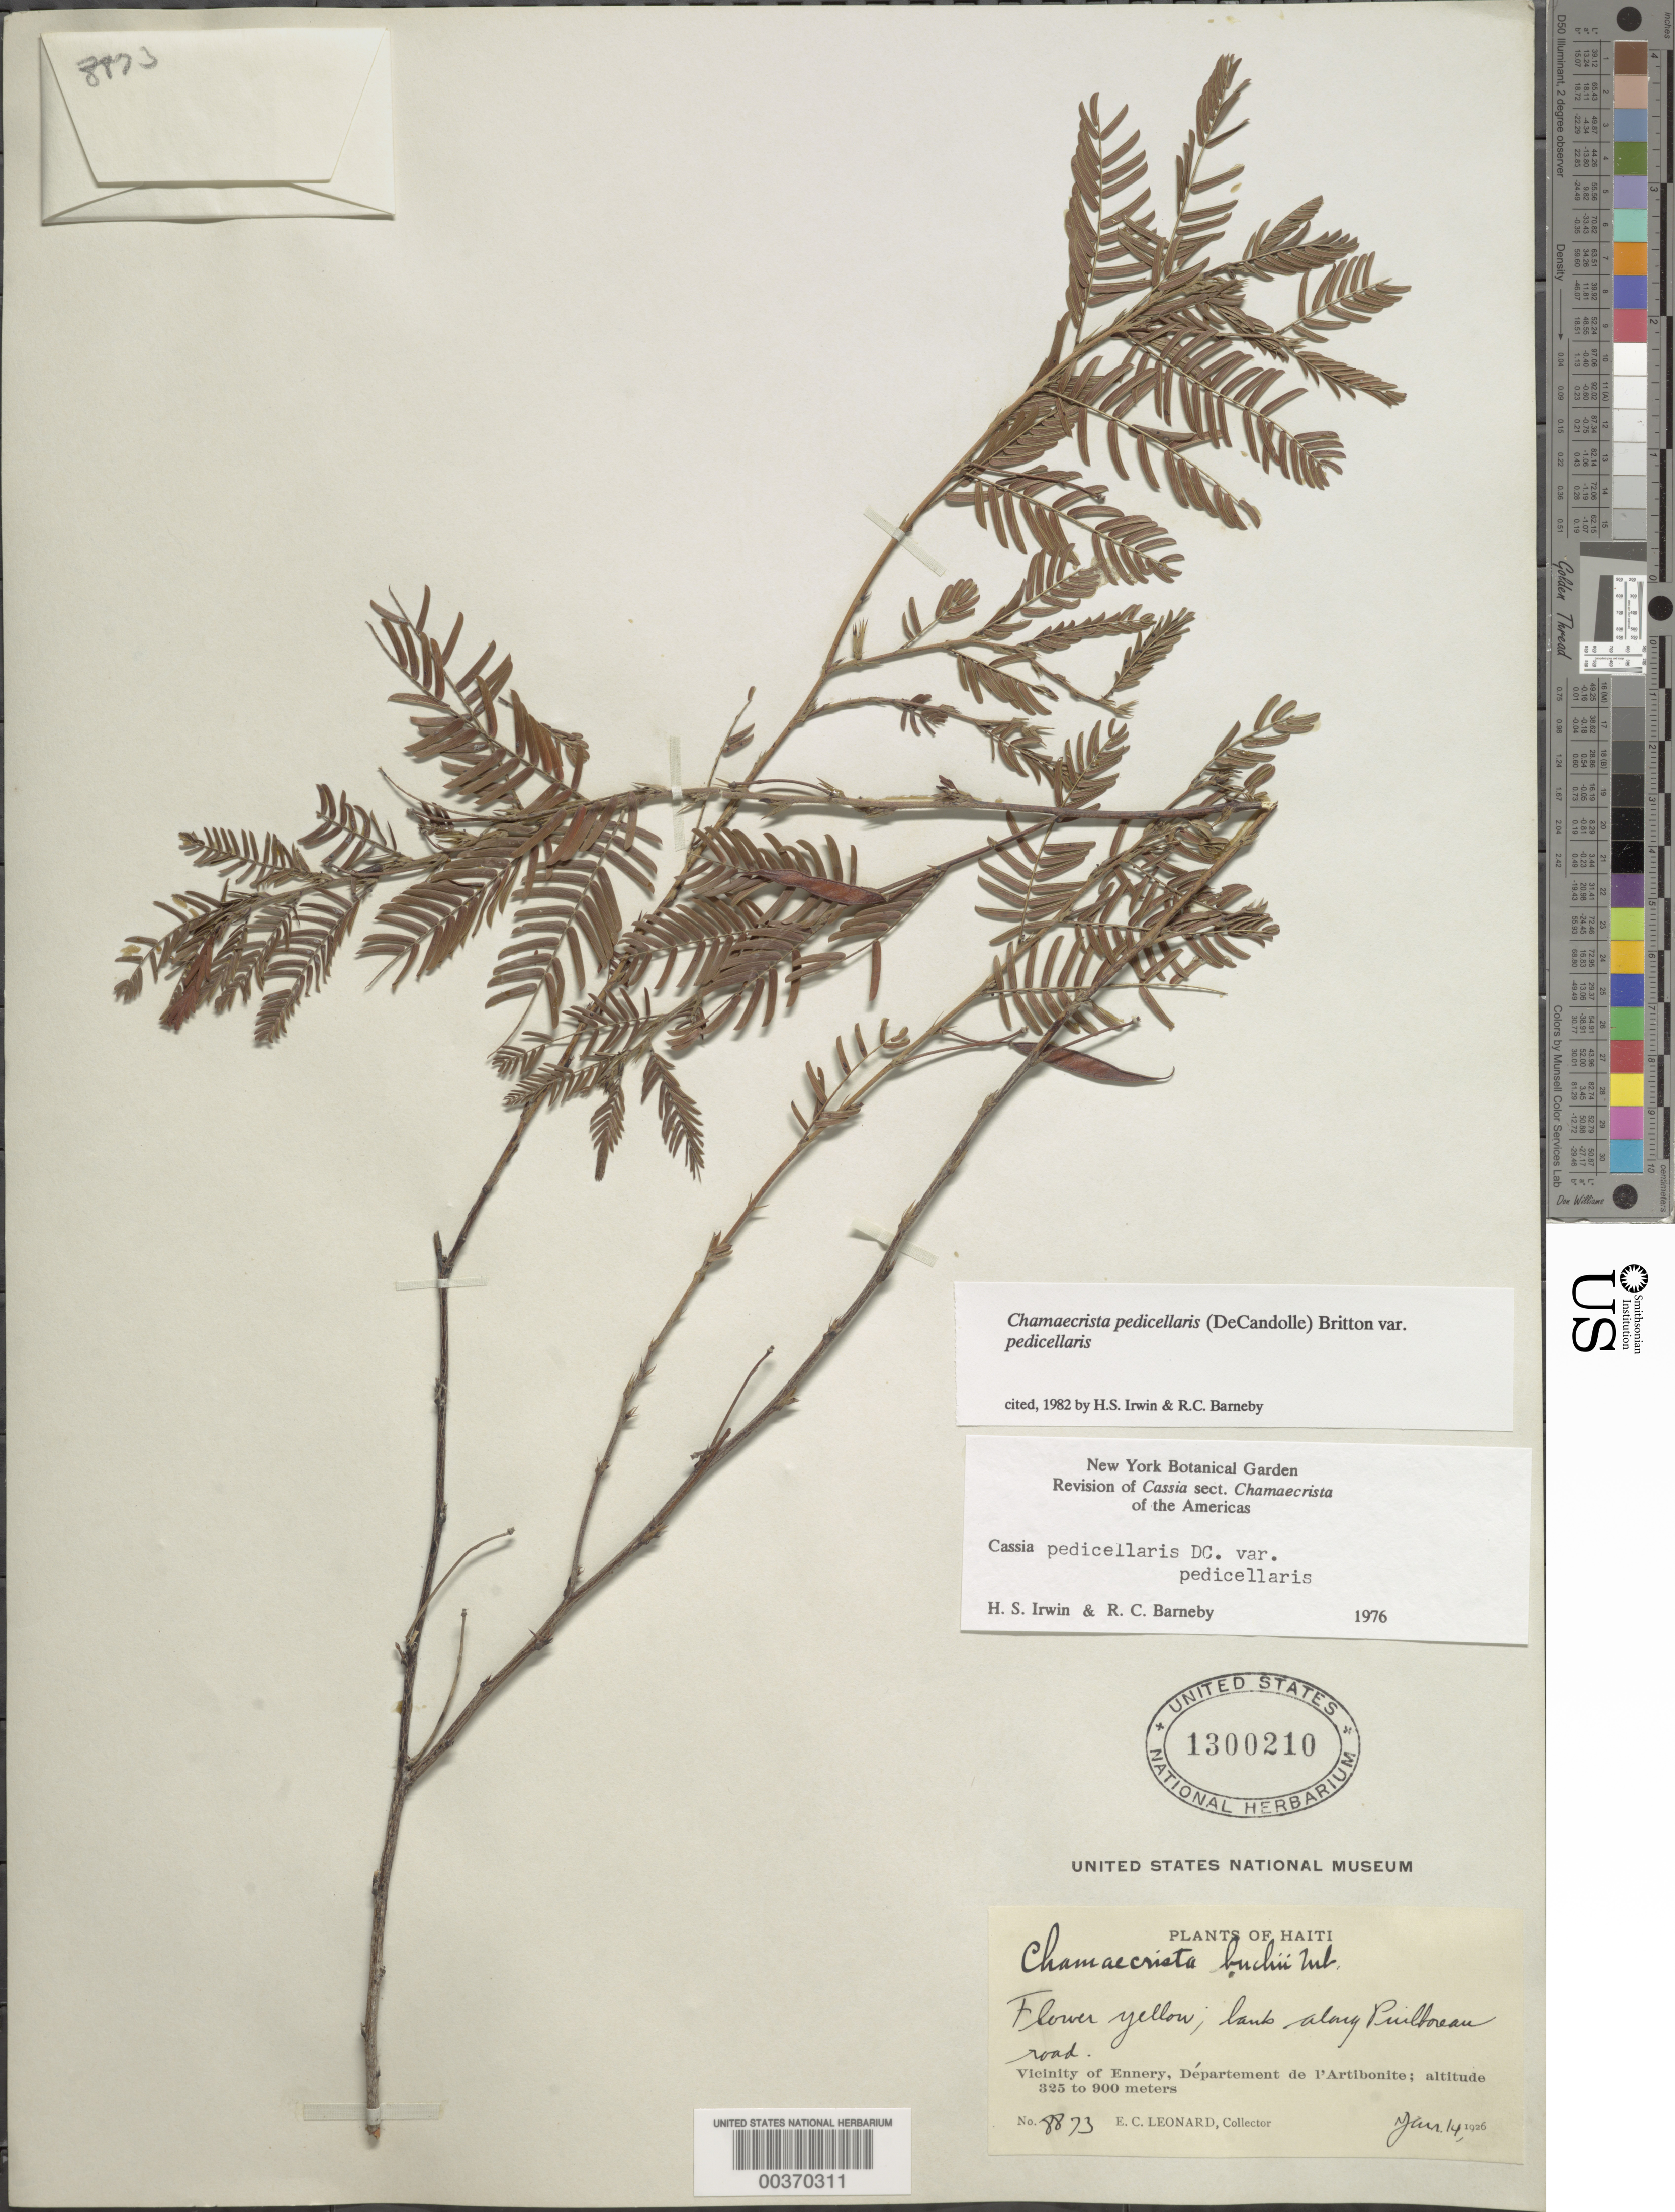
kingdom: Plantae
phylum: Tracheophyta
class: Magnoliopsida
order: Fabales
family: Fabaceae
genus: Chamaecrista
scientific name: Chamaecrista pedicellaris var. pedicellaris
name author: Britton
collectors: E. C. Leonard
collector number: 8873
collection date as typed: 14 Jan 1926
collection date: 1926-01-14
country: Haiti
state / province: Artibonite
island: Hispaniola Island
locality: Along puilboreau road; vicinity of ennery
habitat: Bank along road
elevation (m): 325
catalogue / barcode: US 1300210